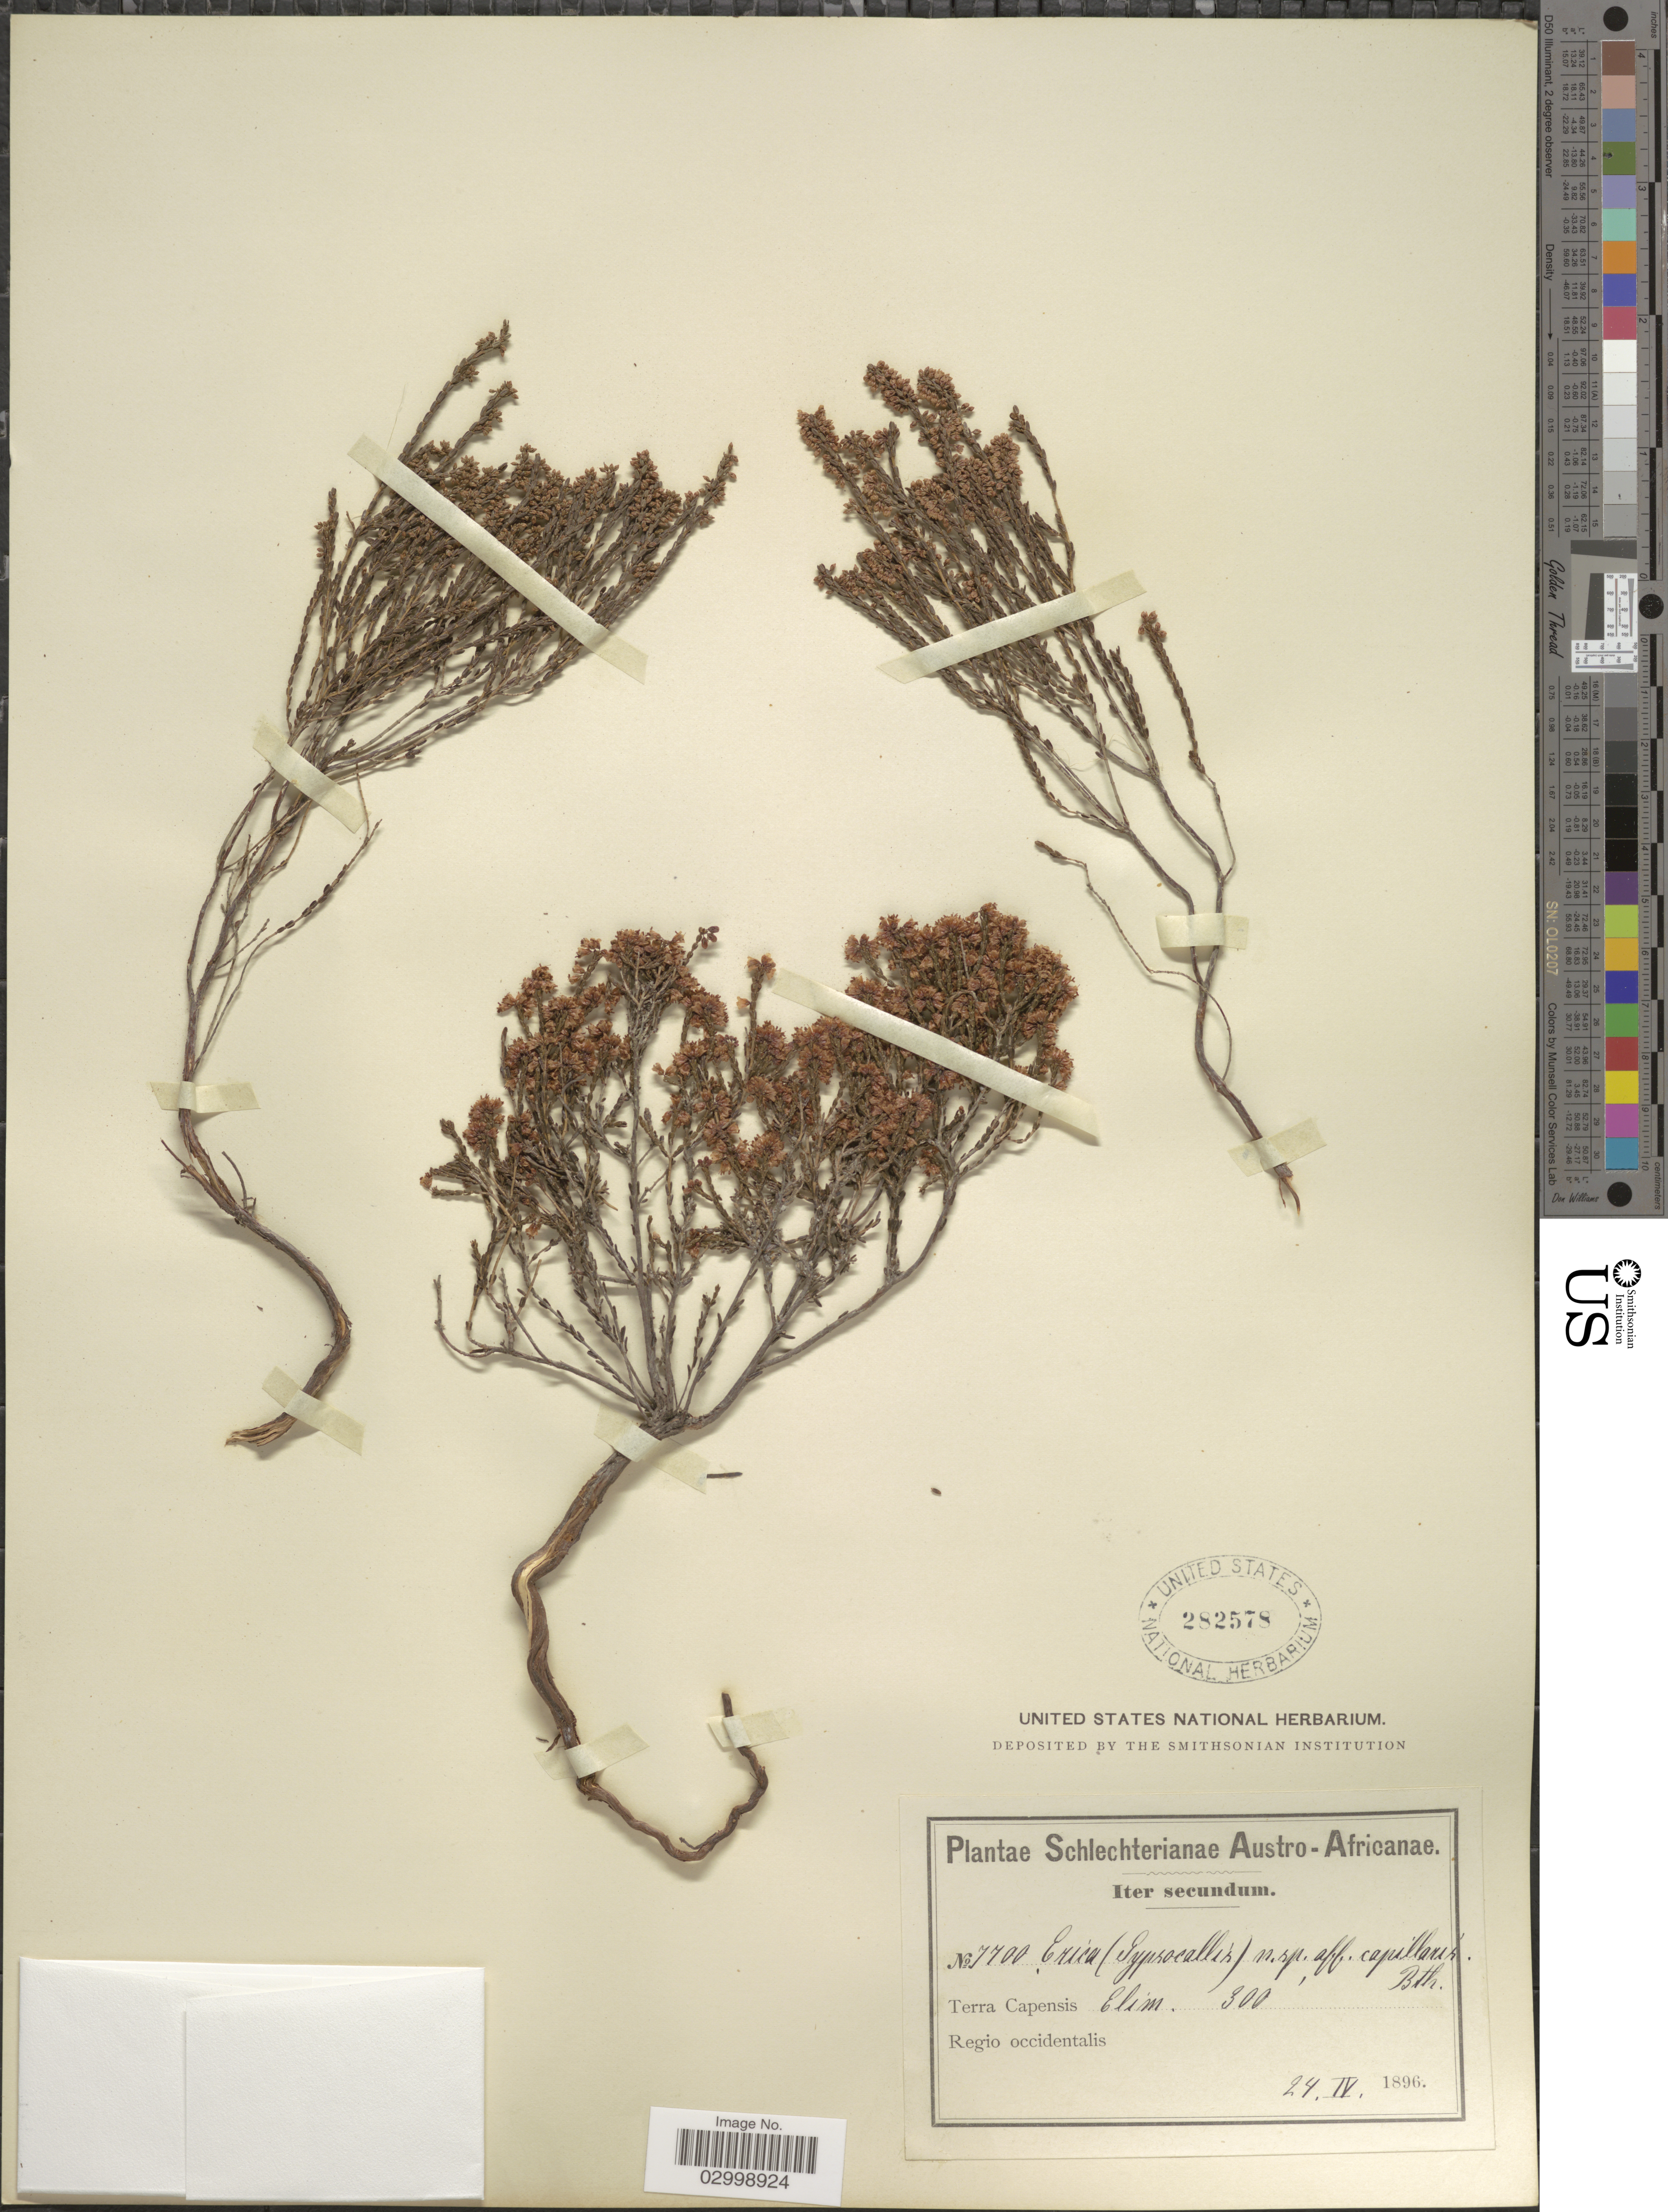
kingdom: Plantae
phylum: Tracheophyta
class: Magnoliopsida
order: Ericales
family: Ericaceae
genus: Erica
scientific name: Erica sp.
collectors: Schlechter, --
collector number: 7700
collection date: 1896-04-24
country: South Africa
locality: Austro-Africanae, Terra Capensis, Elim, Regio occidentalis.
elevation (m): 91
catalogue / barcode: US 282578